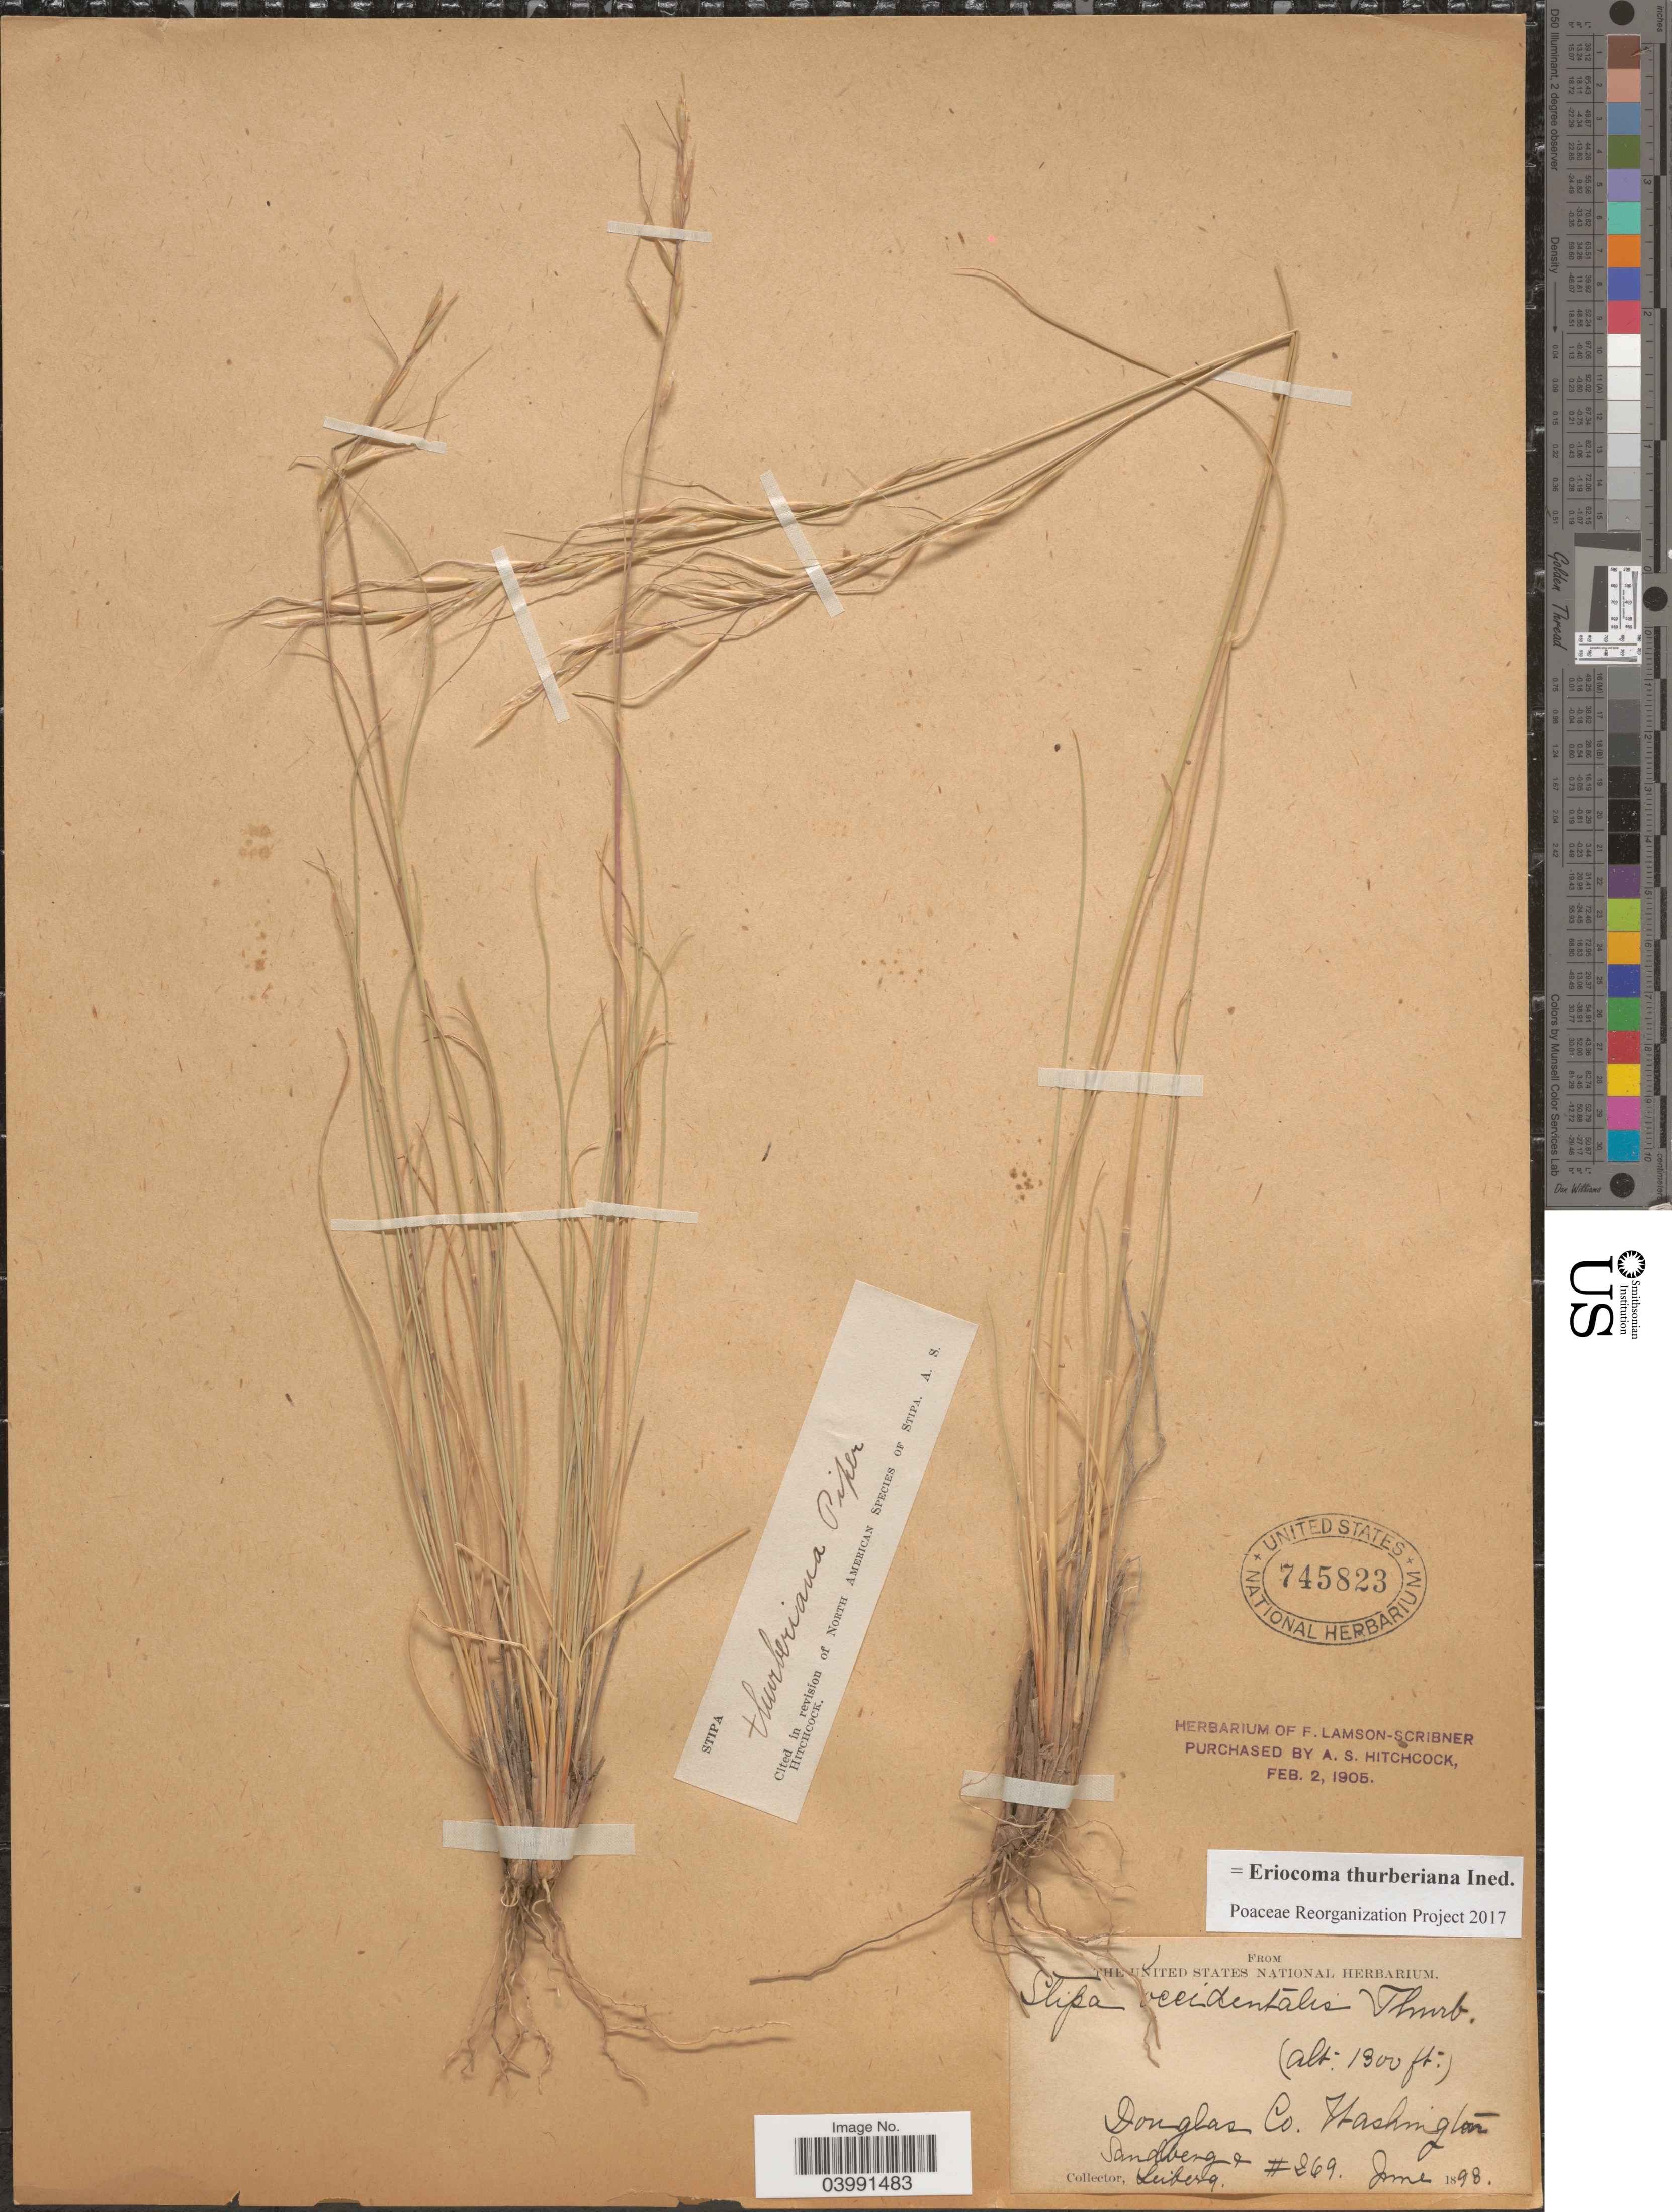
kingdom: Plantae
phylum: Tracheophyta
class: Liliopsida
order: Poales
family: Poaceae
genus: Eriocoma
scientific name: Eriocoma thurberiana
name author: (Piper) Romasch.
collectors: Sandberg & -. Leiberg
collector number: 269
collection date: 1898-06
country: United States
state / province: Washington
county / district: Douglas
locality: Douglas Co.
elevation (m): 396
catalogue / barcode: US 745823